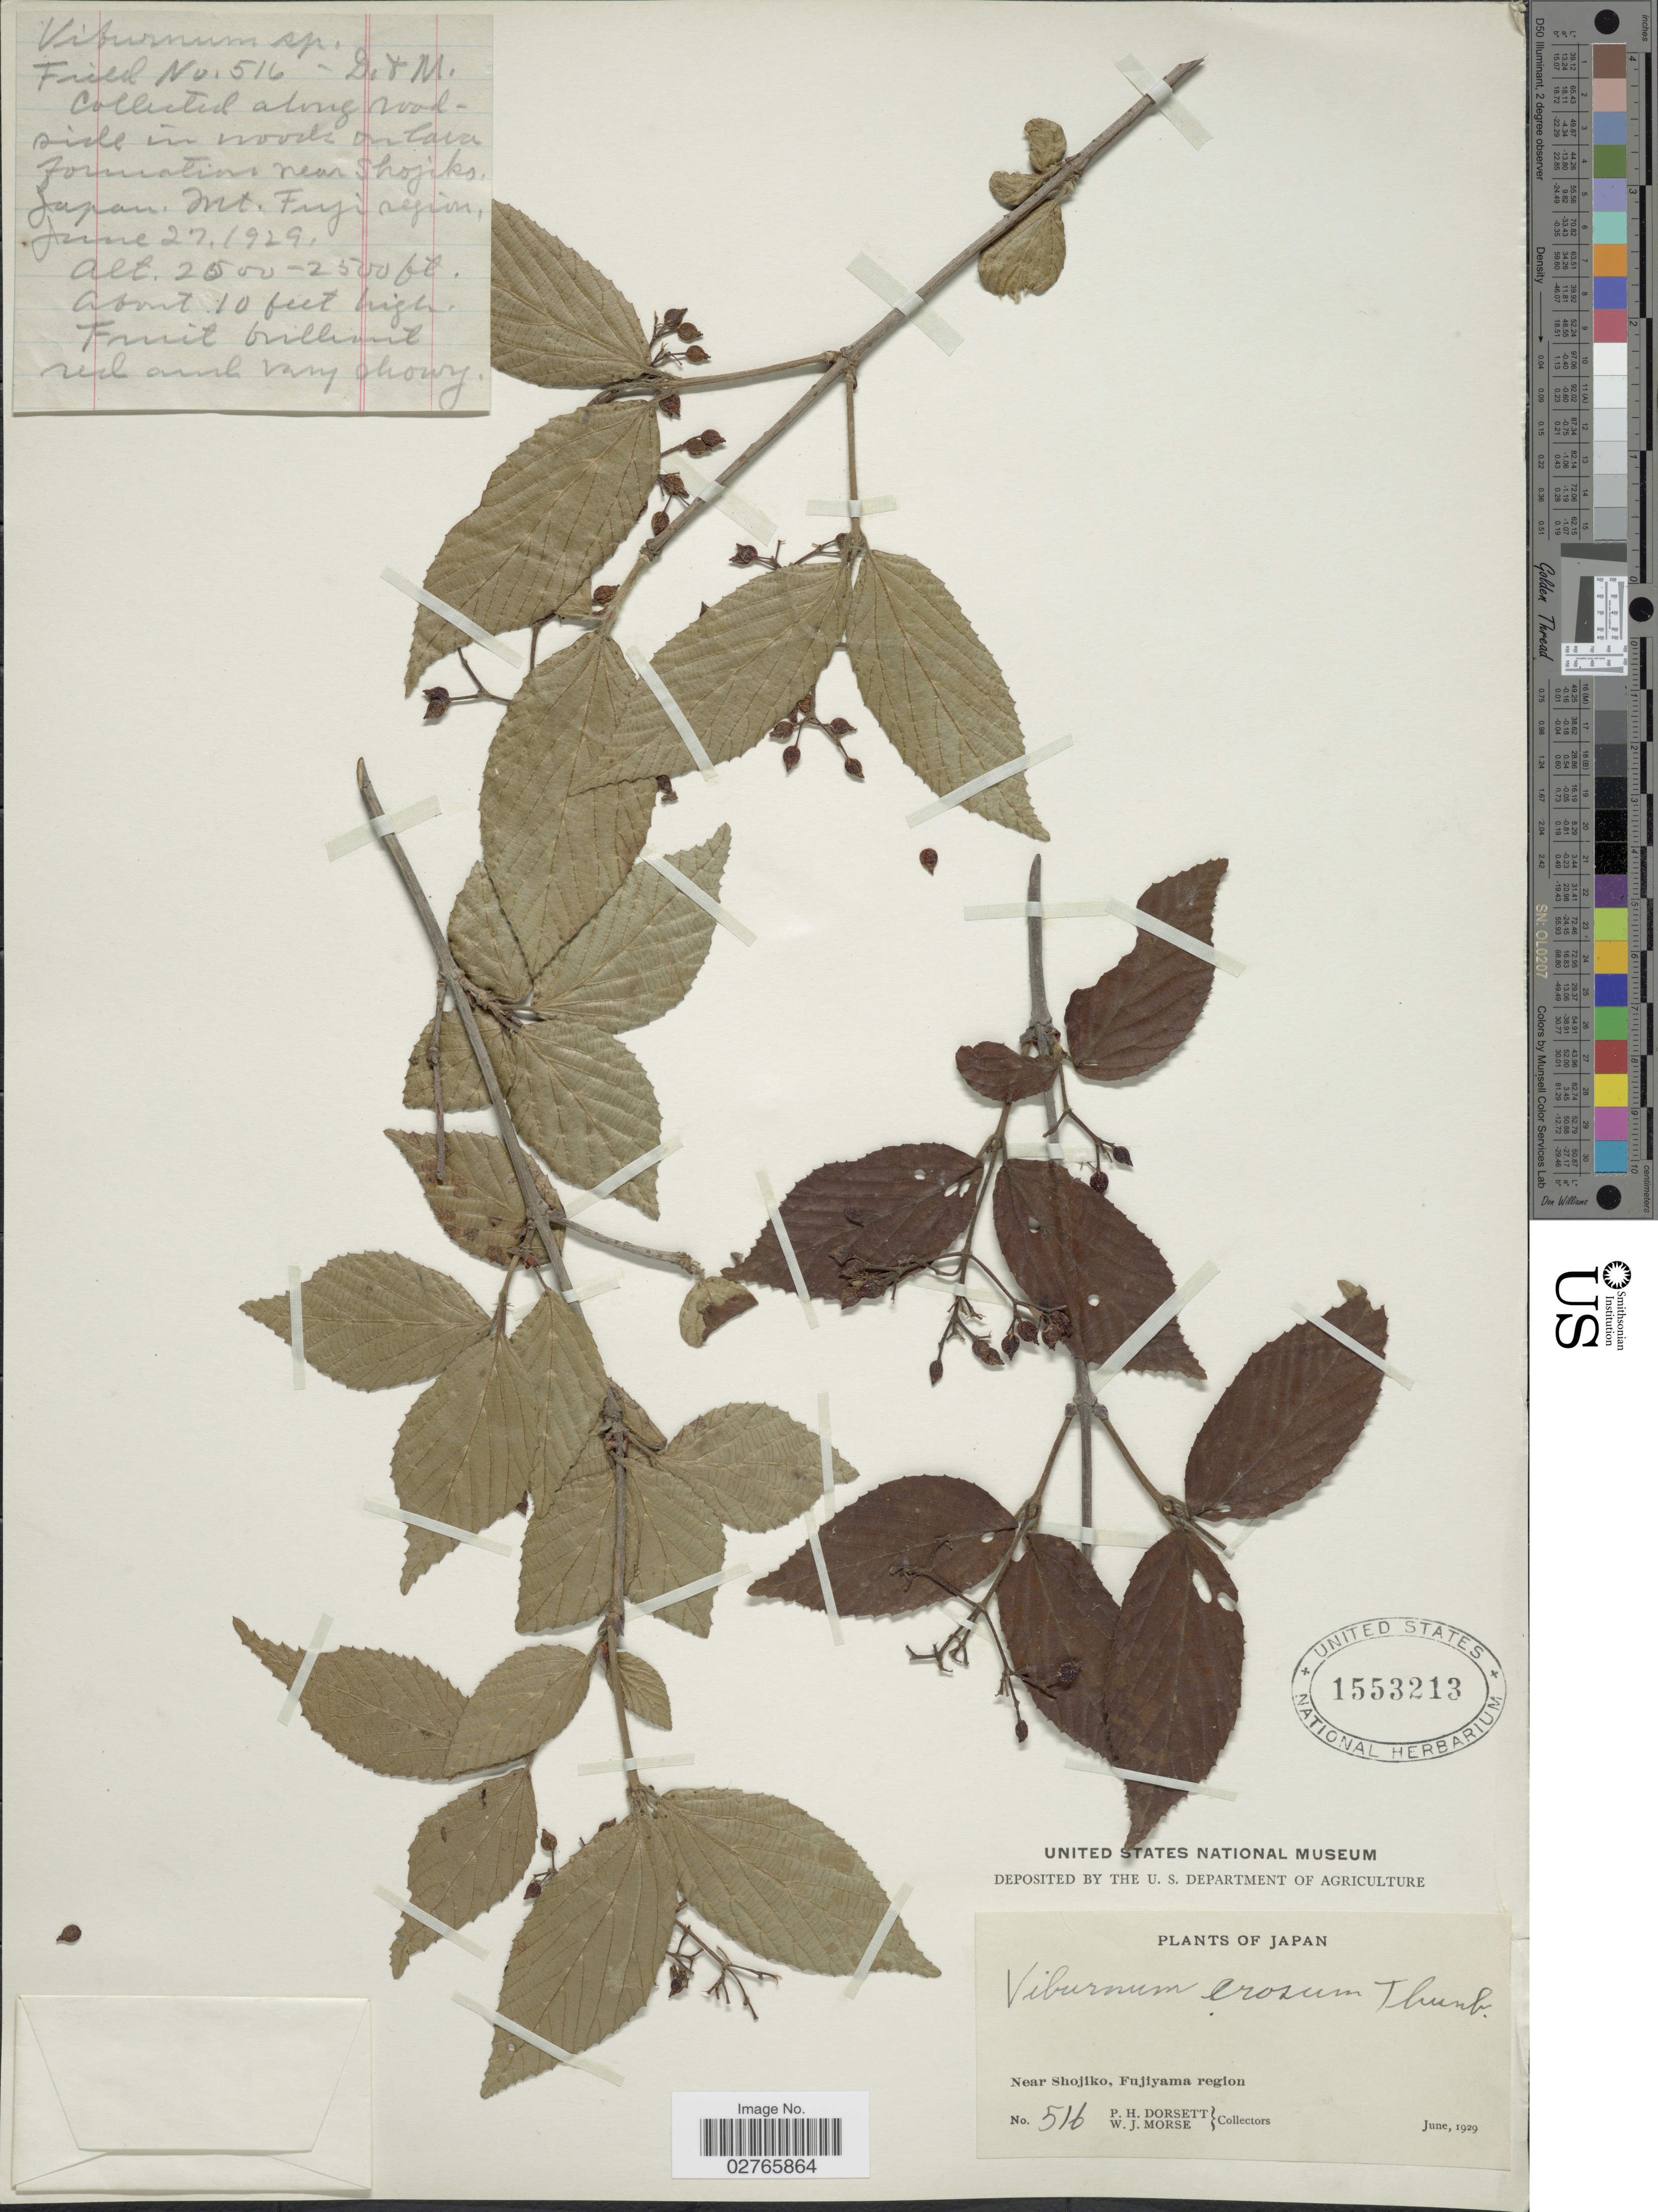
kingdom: Plantae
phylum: Tracheophyta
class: Magnoliopsida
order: Dipsacales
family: Viburnaceae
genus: Viburnum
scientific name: Viburnum erosum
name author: Thunb.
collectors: P. H. Dorsett & W. J. Morse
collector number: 516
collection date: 1929-06-27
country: Japan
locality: Near Shojiko, Fujiyama region.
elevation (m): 610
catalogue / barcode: US 1553213